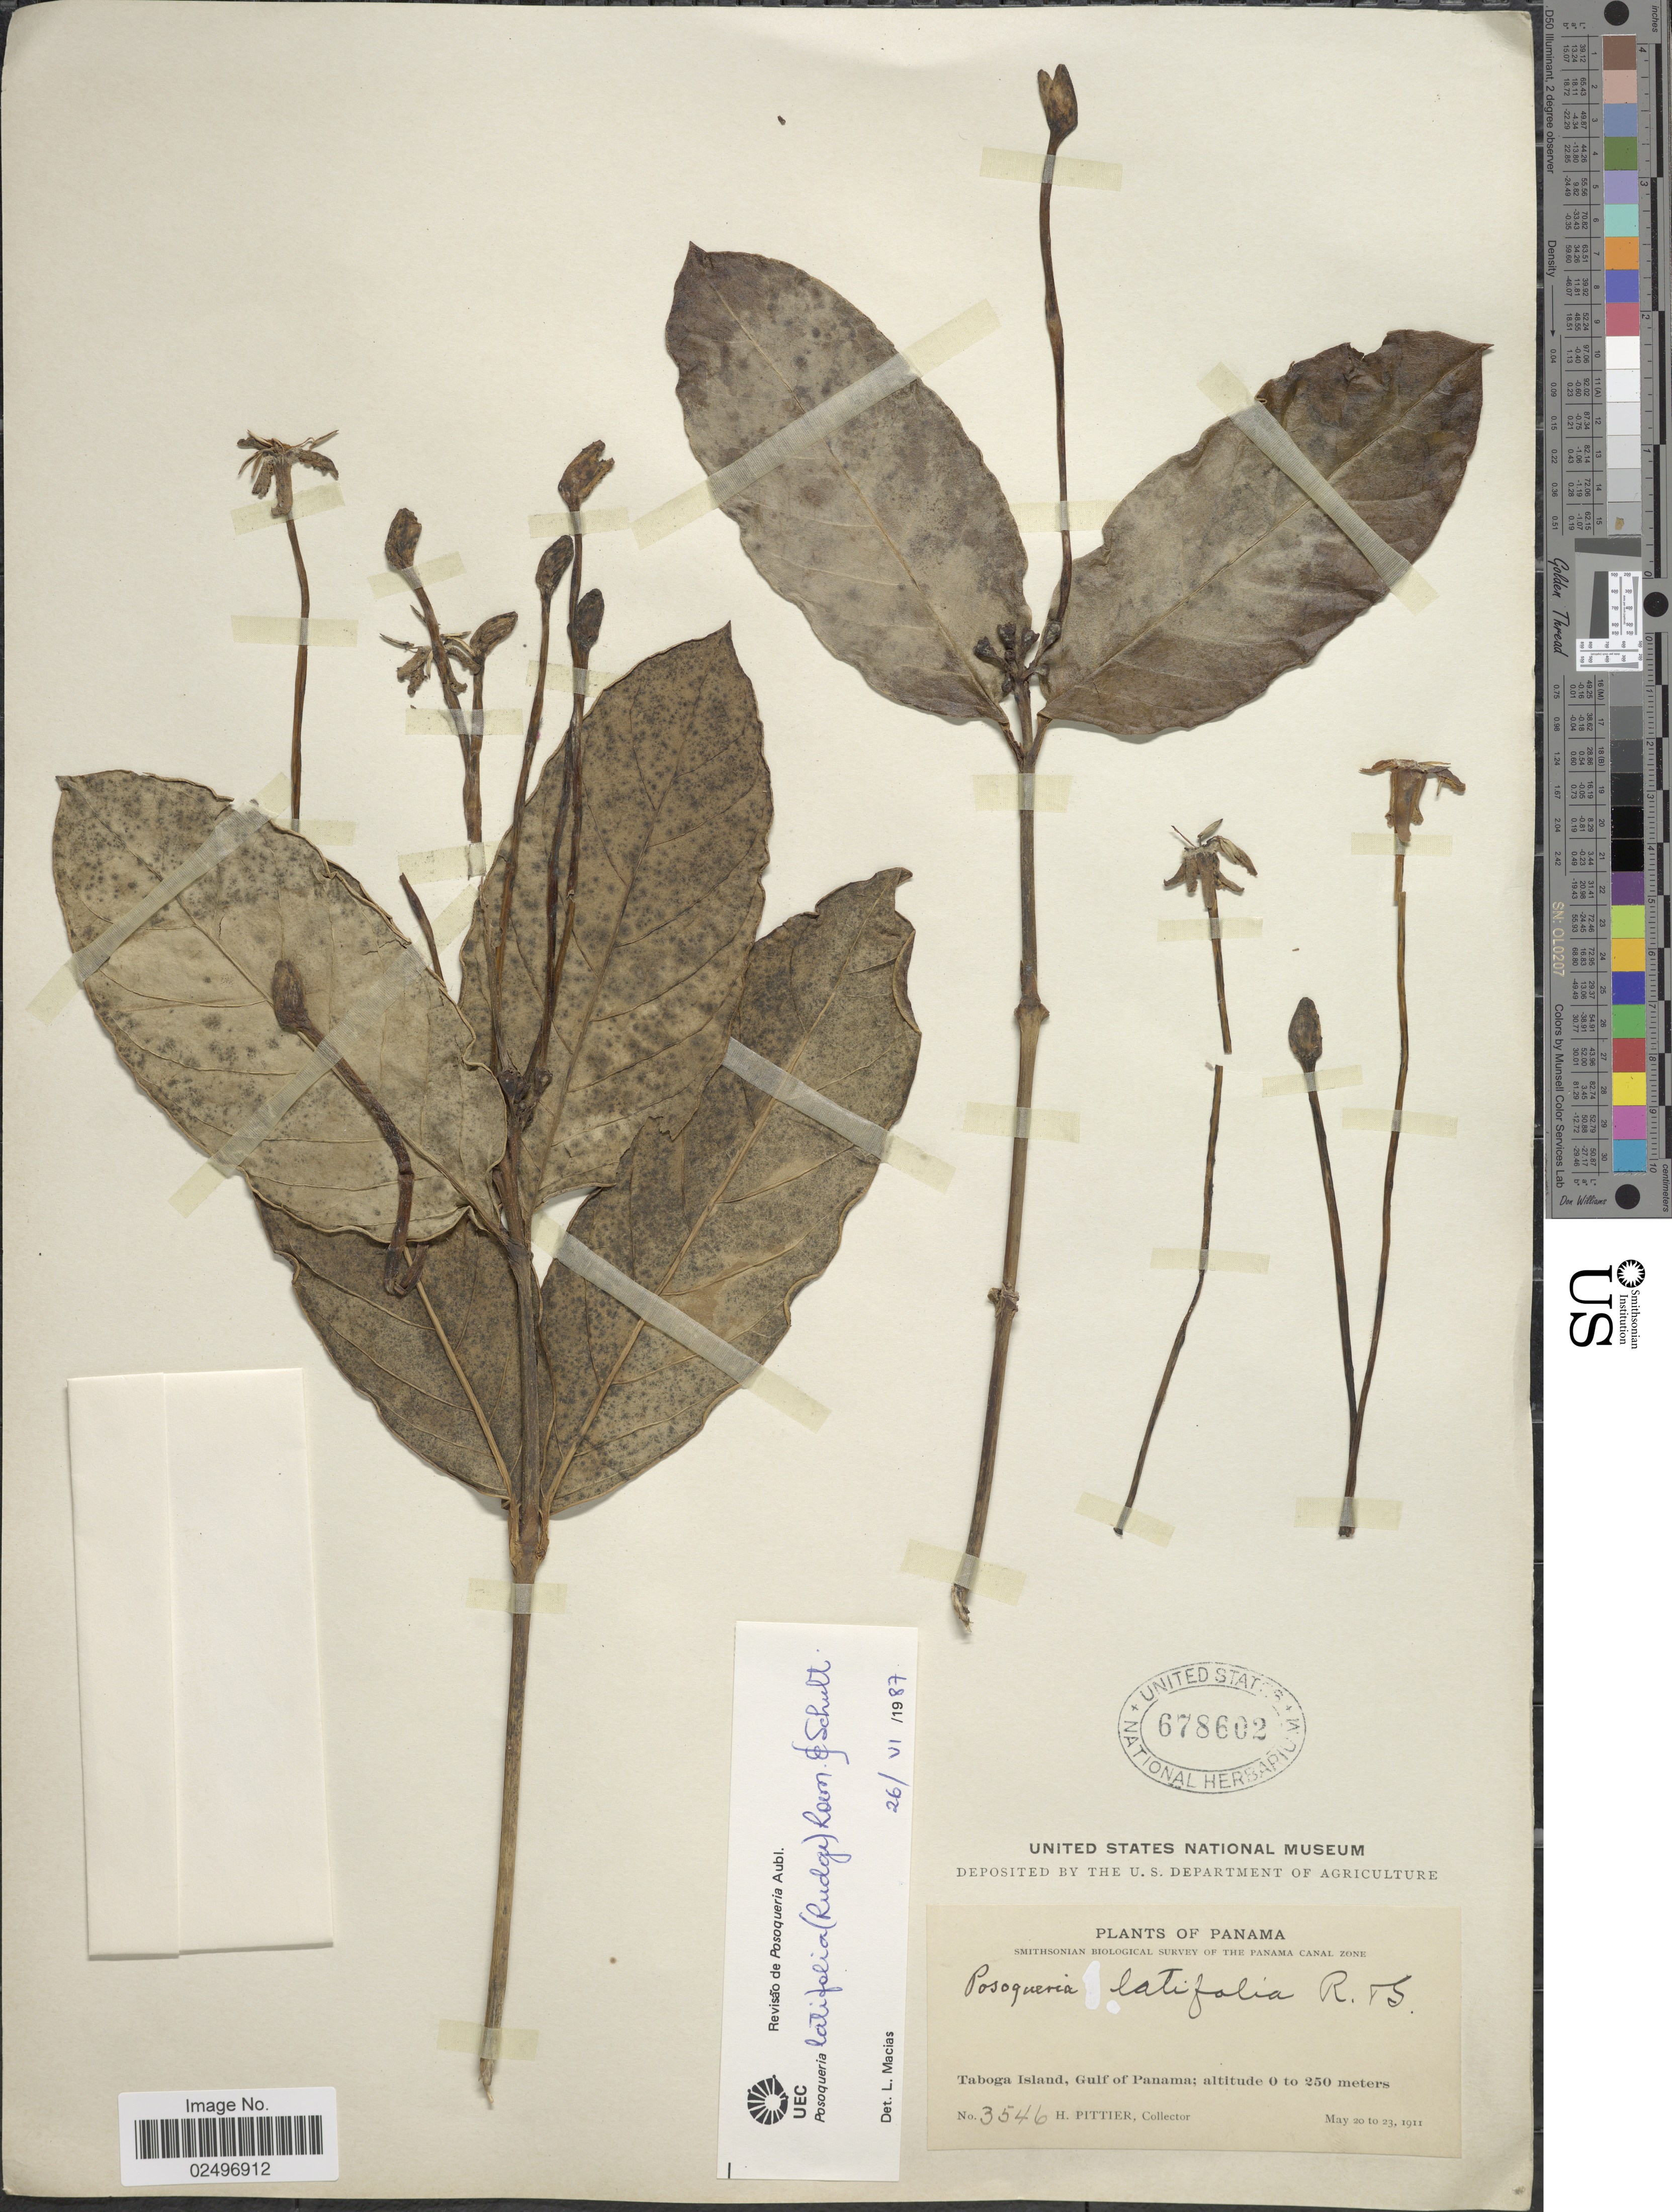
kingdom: Plantae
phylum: Tracheophyta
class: Magnoliopsida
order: Gentianales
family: Rubiaceae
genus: Posoqueria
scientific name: Posoqueria latifolia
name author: (Rudge) Roem. & Schult.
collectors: H. F. Pittier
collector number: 3546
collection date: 1911-05-20/1911-05-23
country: Panama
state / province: Panamá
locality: Taboga Island, Gulf of Panama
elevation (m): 0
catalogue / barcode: US 678602